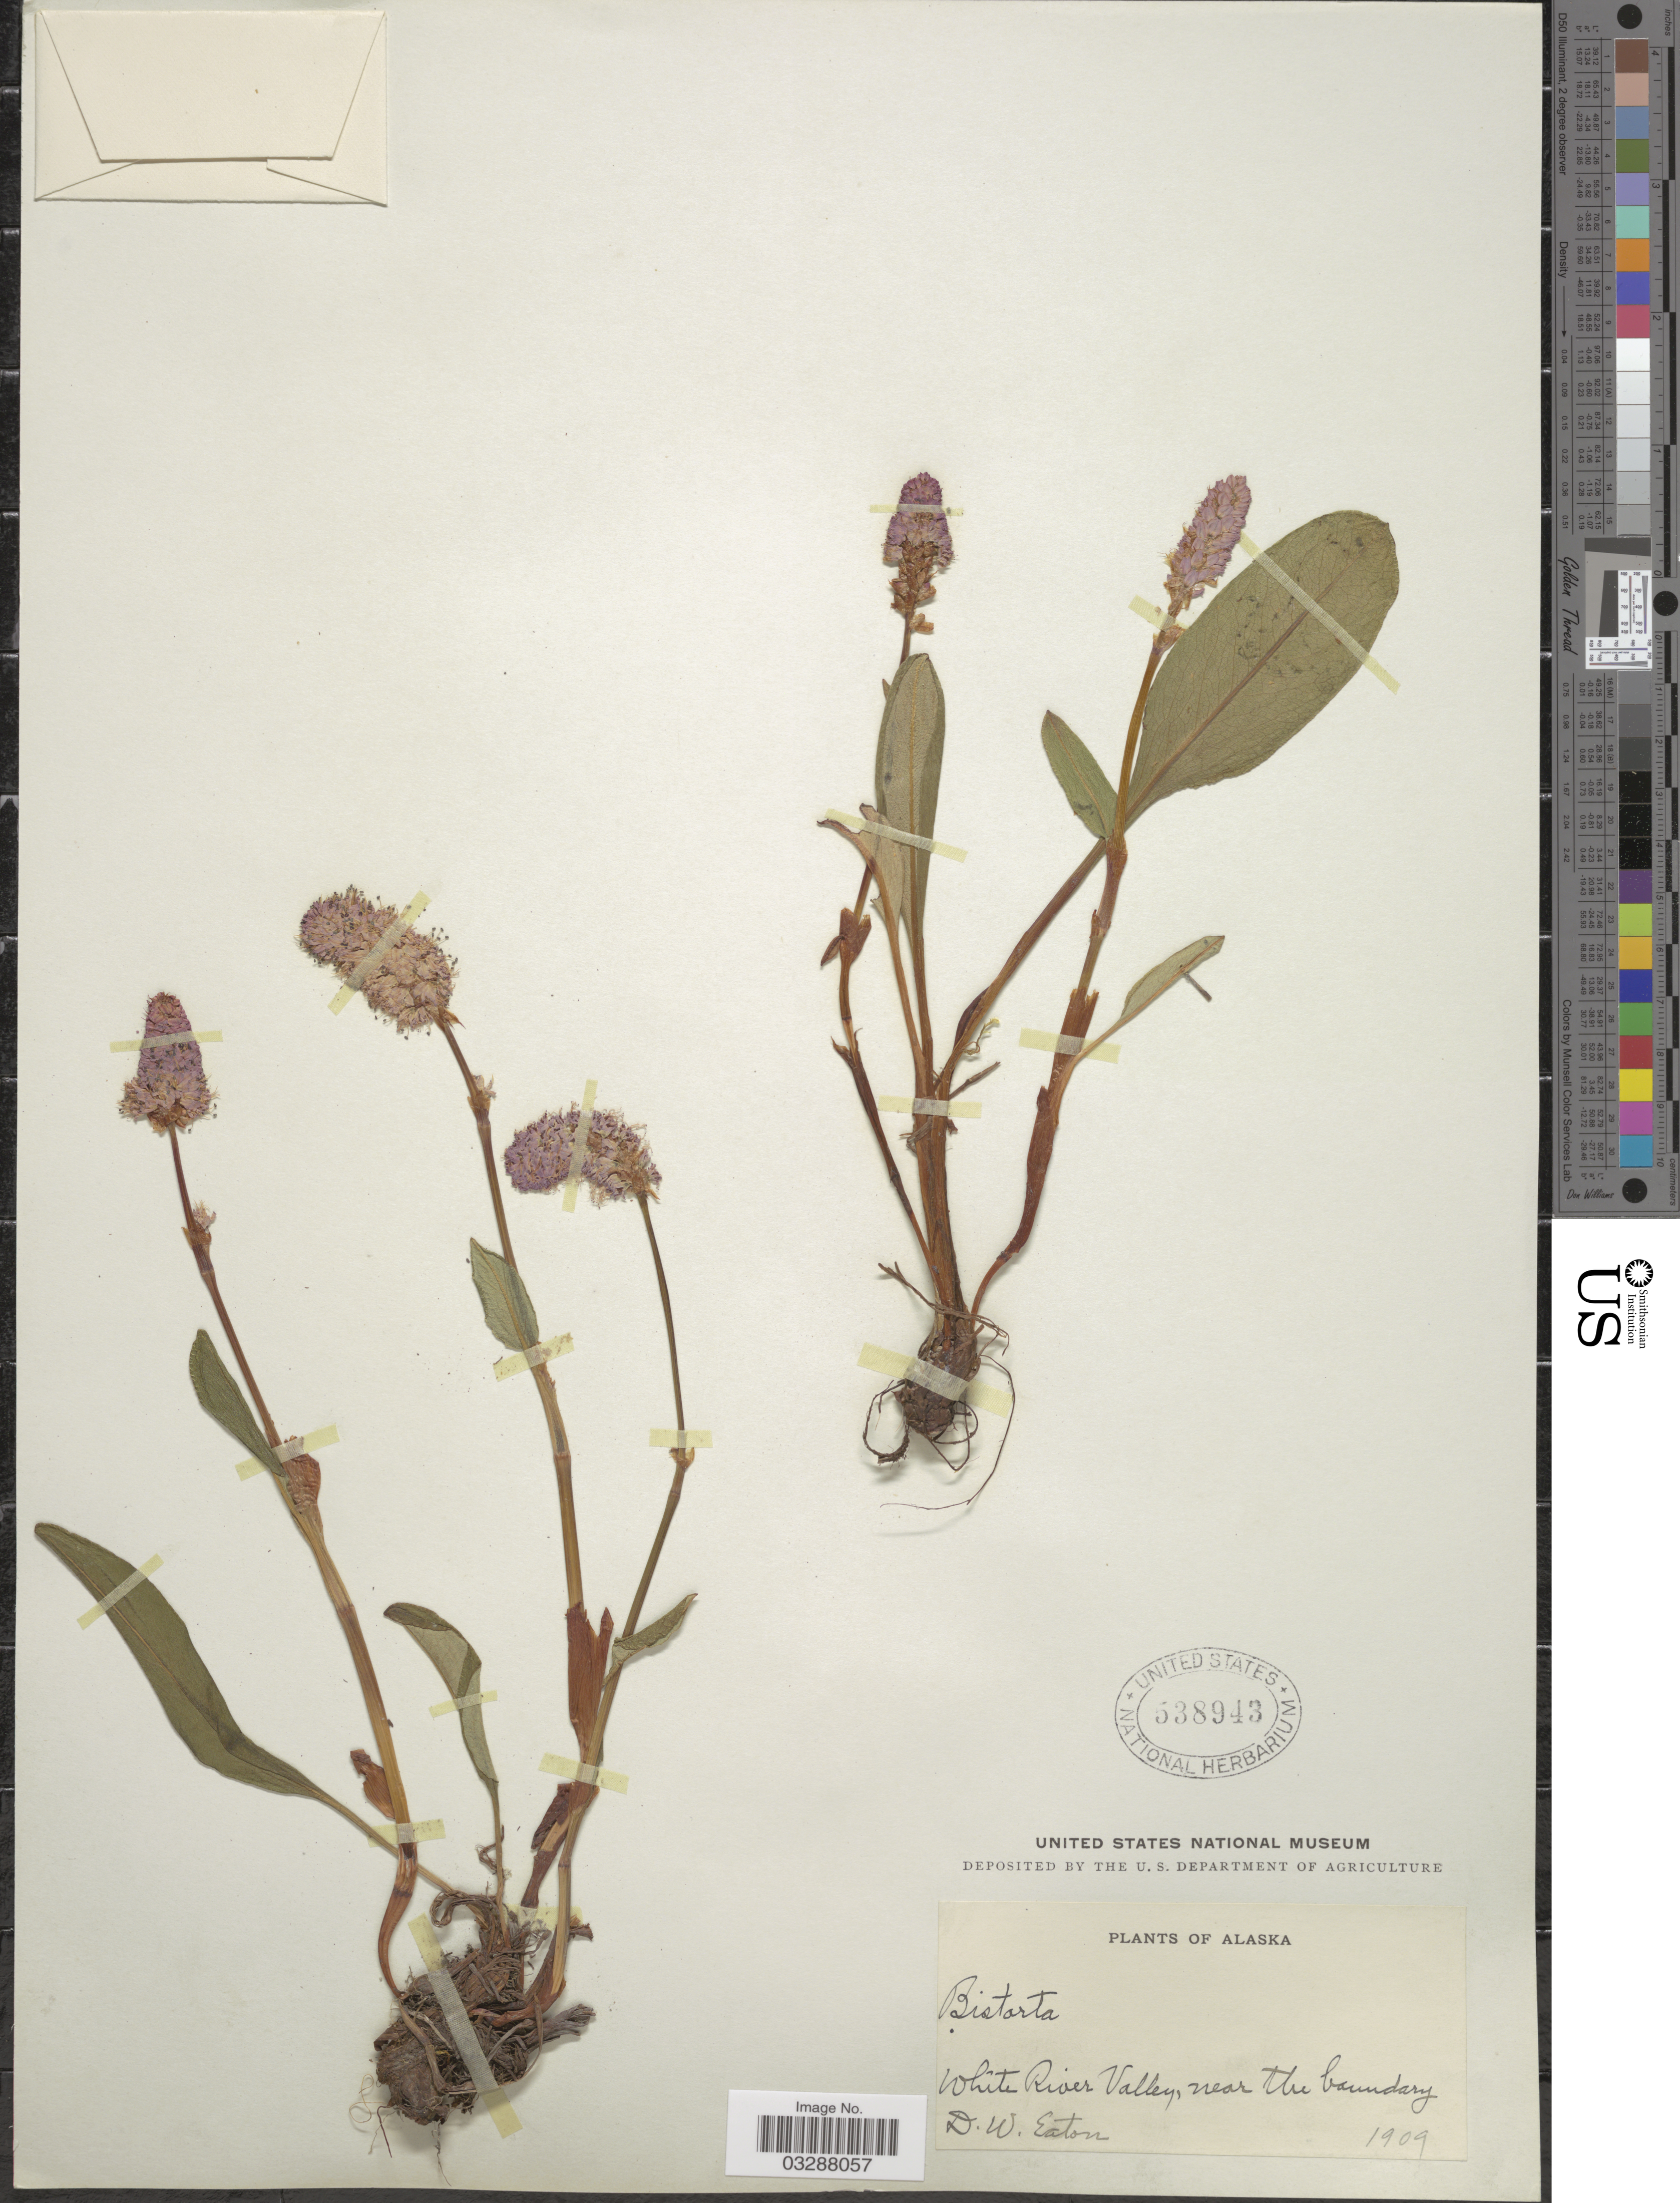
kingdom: Plantae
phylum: Tracheophyta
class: Magnoliopsida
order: Caryophyllales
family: Polygonaceae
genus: Bistorta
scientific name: Bistorta plumosa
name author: (Small) Greene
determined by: Strong, Mark T., (BOT), Smithsonian Institution - National Museum of Natural History (UNITED STATES)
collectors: D. Eaton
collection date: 1909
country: United States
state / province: Alaska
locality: White River Valley, near the boundary.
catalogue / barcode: US 538943